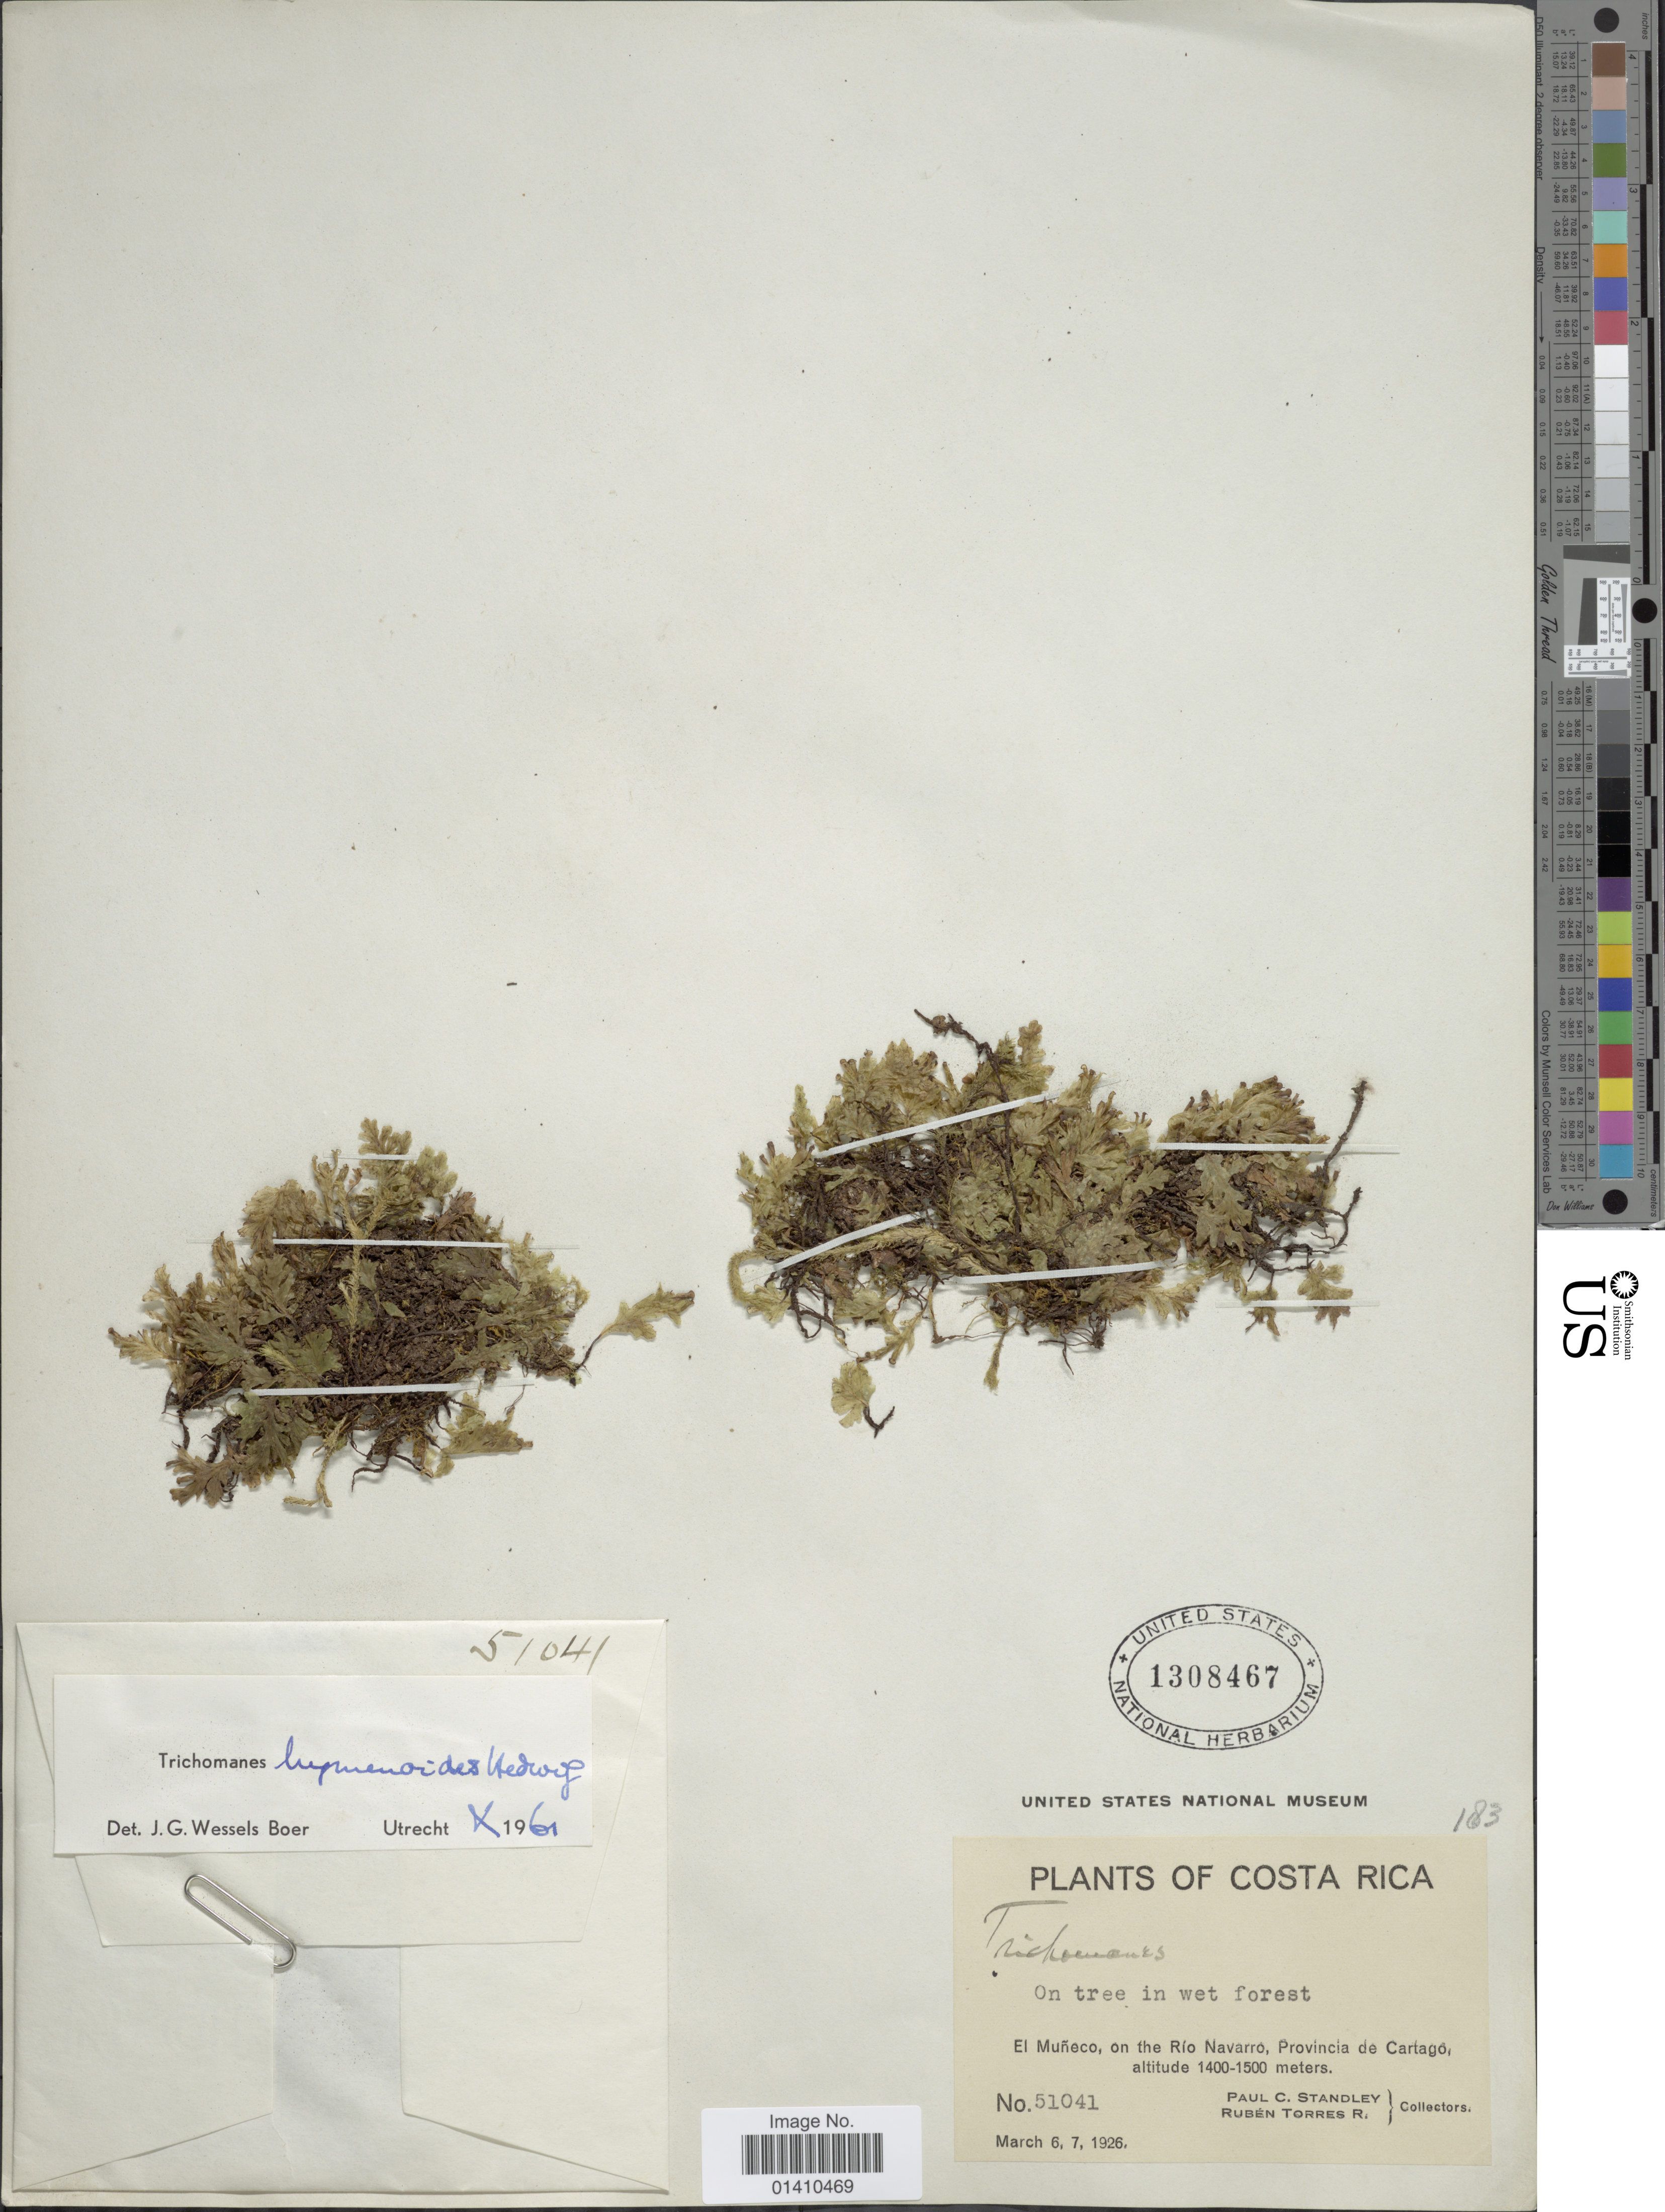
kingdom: Plantae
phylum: Tracheophyta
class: Polypodiopsida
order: Hymenophyllales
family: Hymenophyllaceae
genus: Didymoglossum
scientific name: Didymoglossum hymenoides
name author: (Hedw.) Copel.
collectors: P. C. Standley & R. Torres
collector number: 51041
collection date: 1926-03-06/1926-03-07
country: Costa Rica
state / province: Cartago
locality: El Muneco, on the Rio Navarro, Provincia de Cartago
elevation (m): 1400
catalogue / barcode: US 1308467